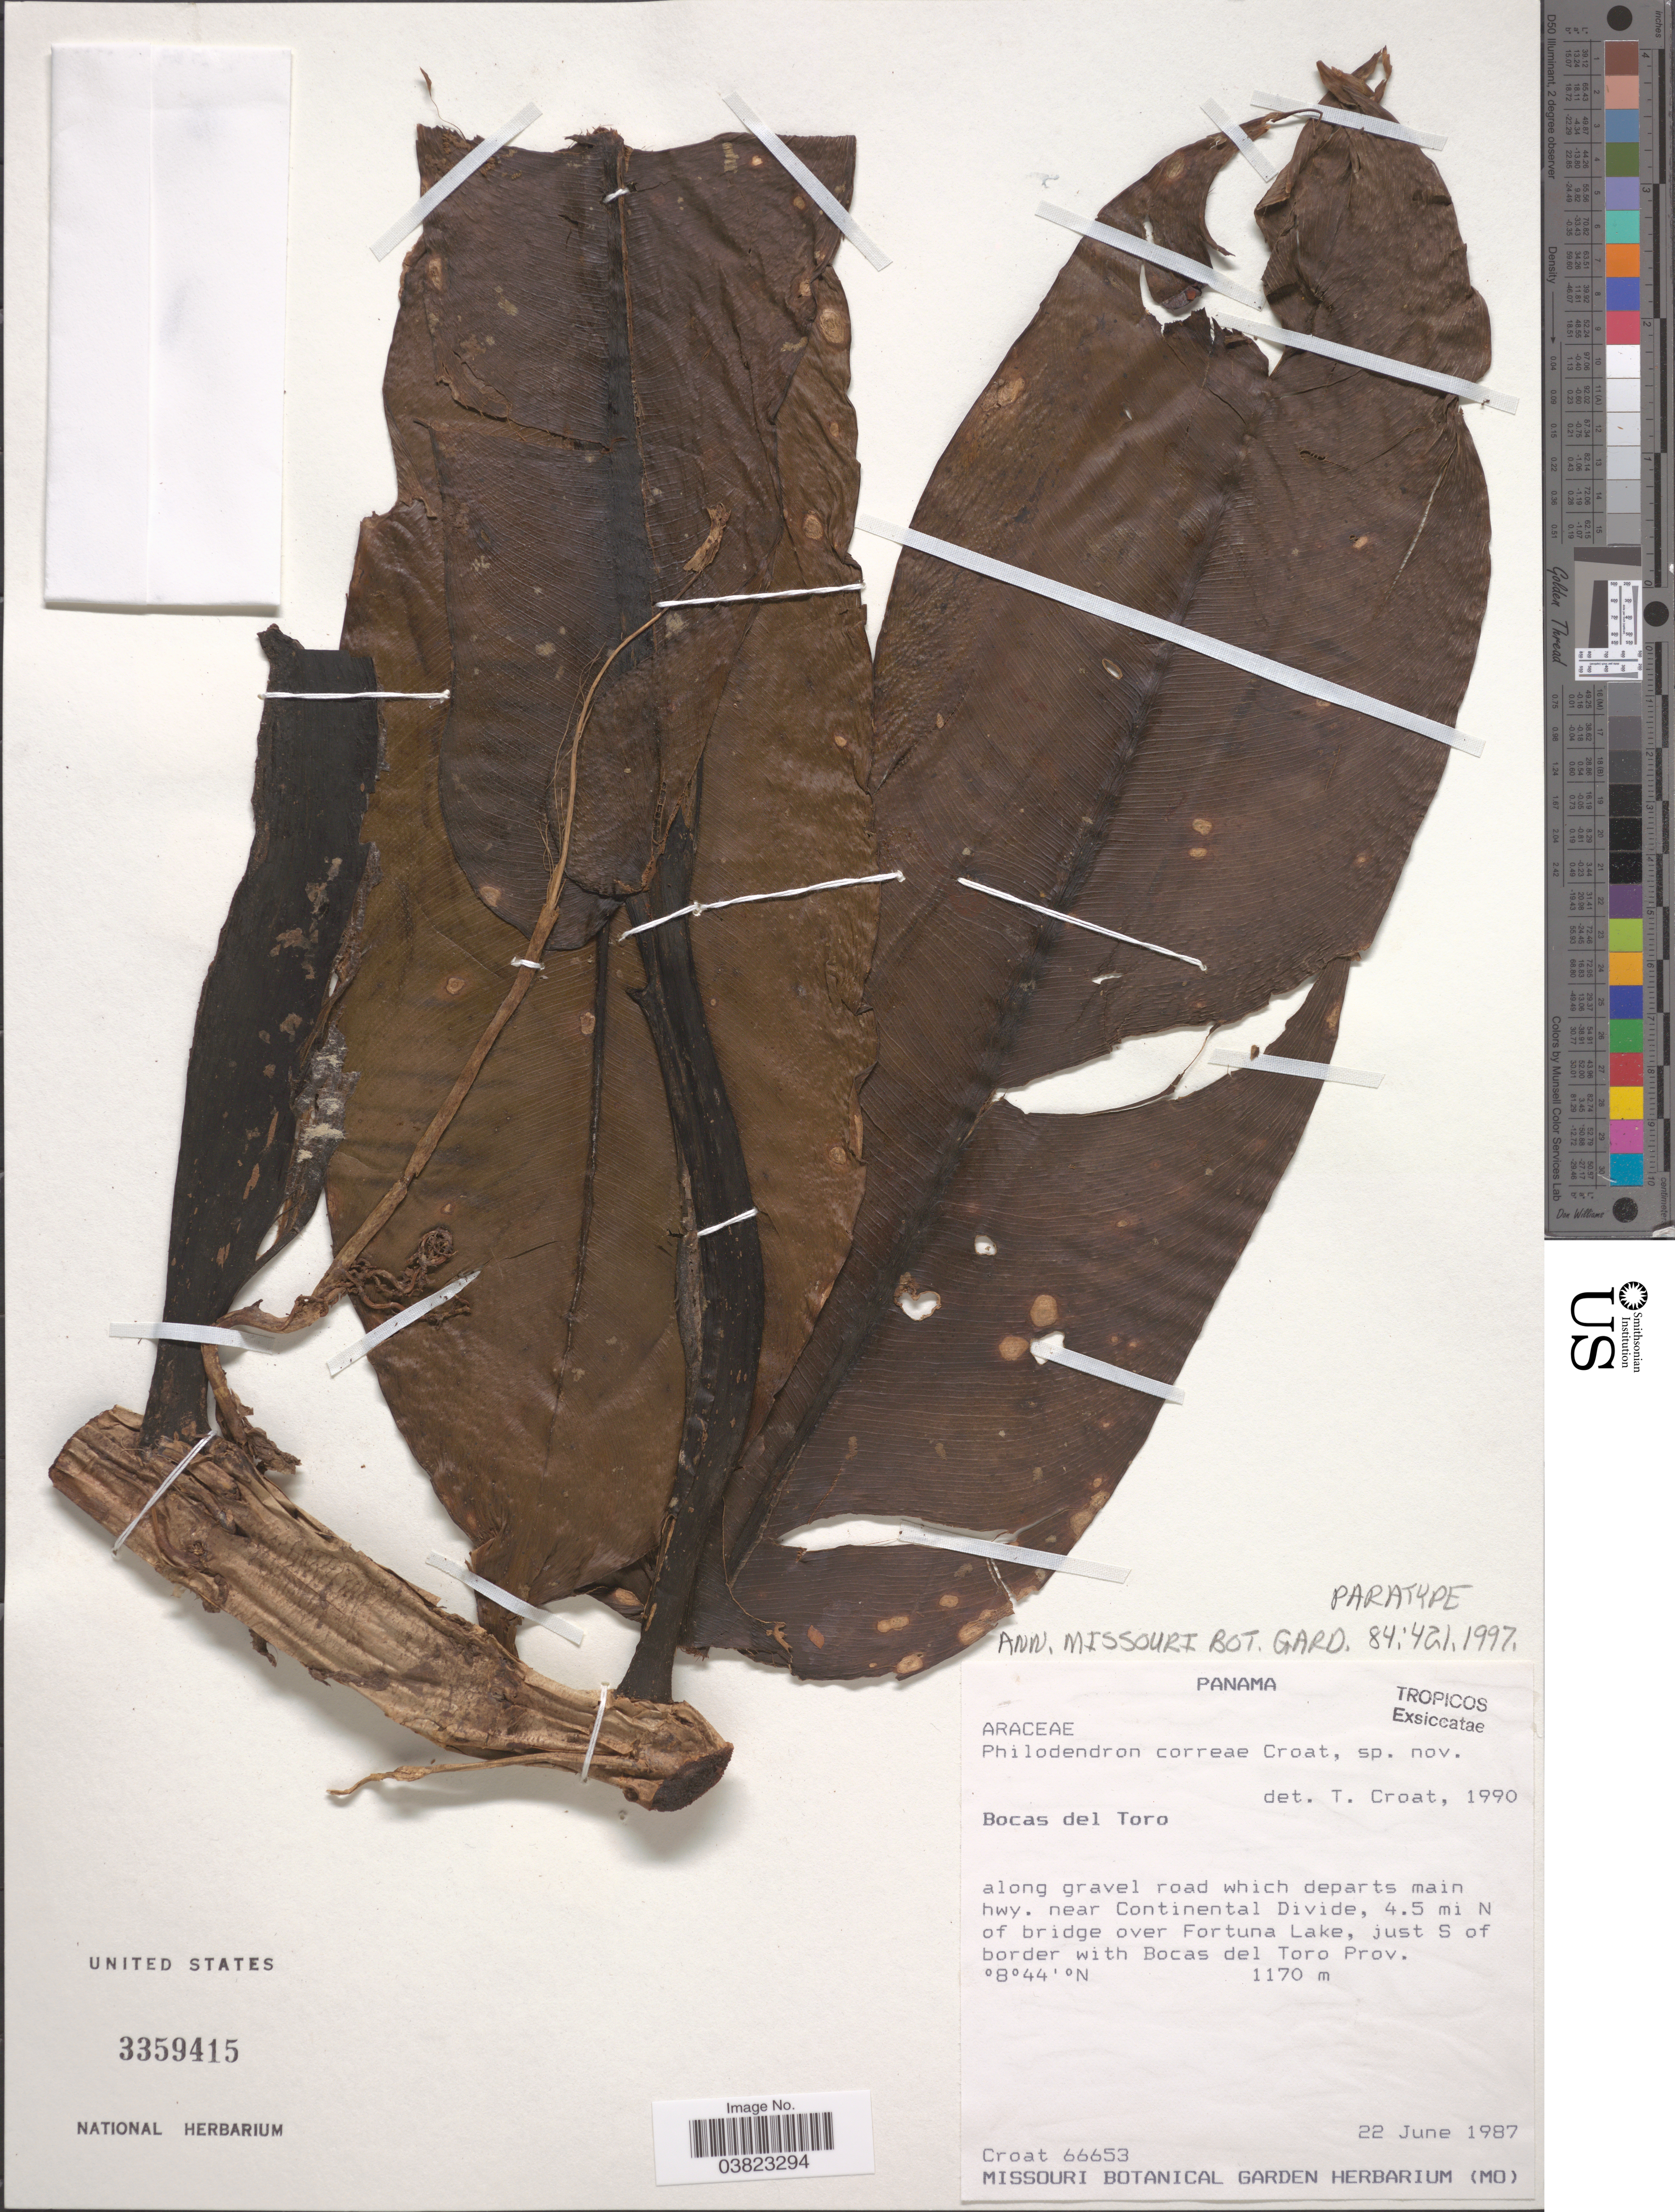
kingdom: Plantae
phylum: Tracheophyta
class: Liliopsida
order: Alismatales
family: Araceae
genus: Philodendron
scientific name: Philodendron correae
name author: Croat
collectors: T. B. Croat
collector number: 66653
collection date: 1987-06-22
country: Panama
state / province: Bocas del Toro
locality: Along gravel road which departs main hwy. near Continental Divide, 4.5 mi N of bridge over Fortuna Lake, just S of border with Bocas del Toro Prov.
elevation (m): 1170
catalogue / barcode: US 3359415